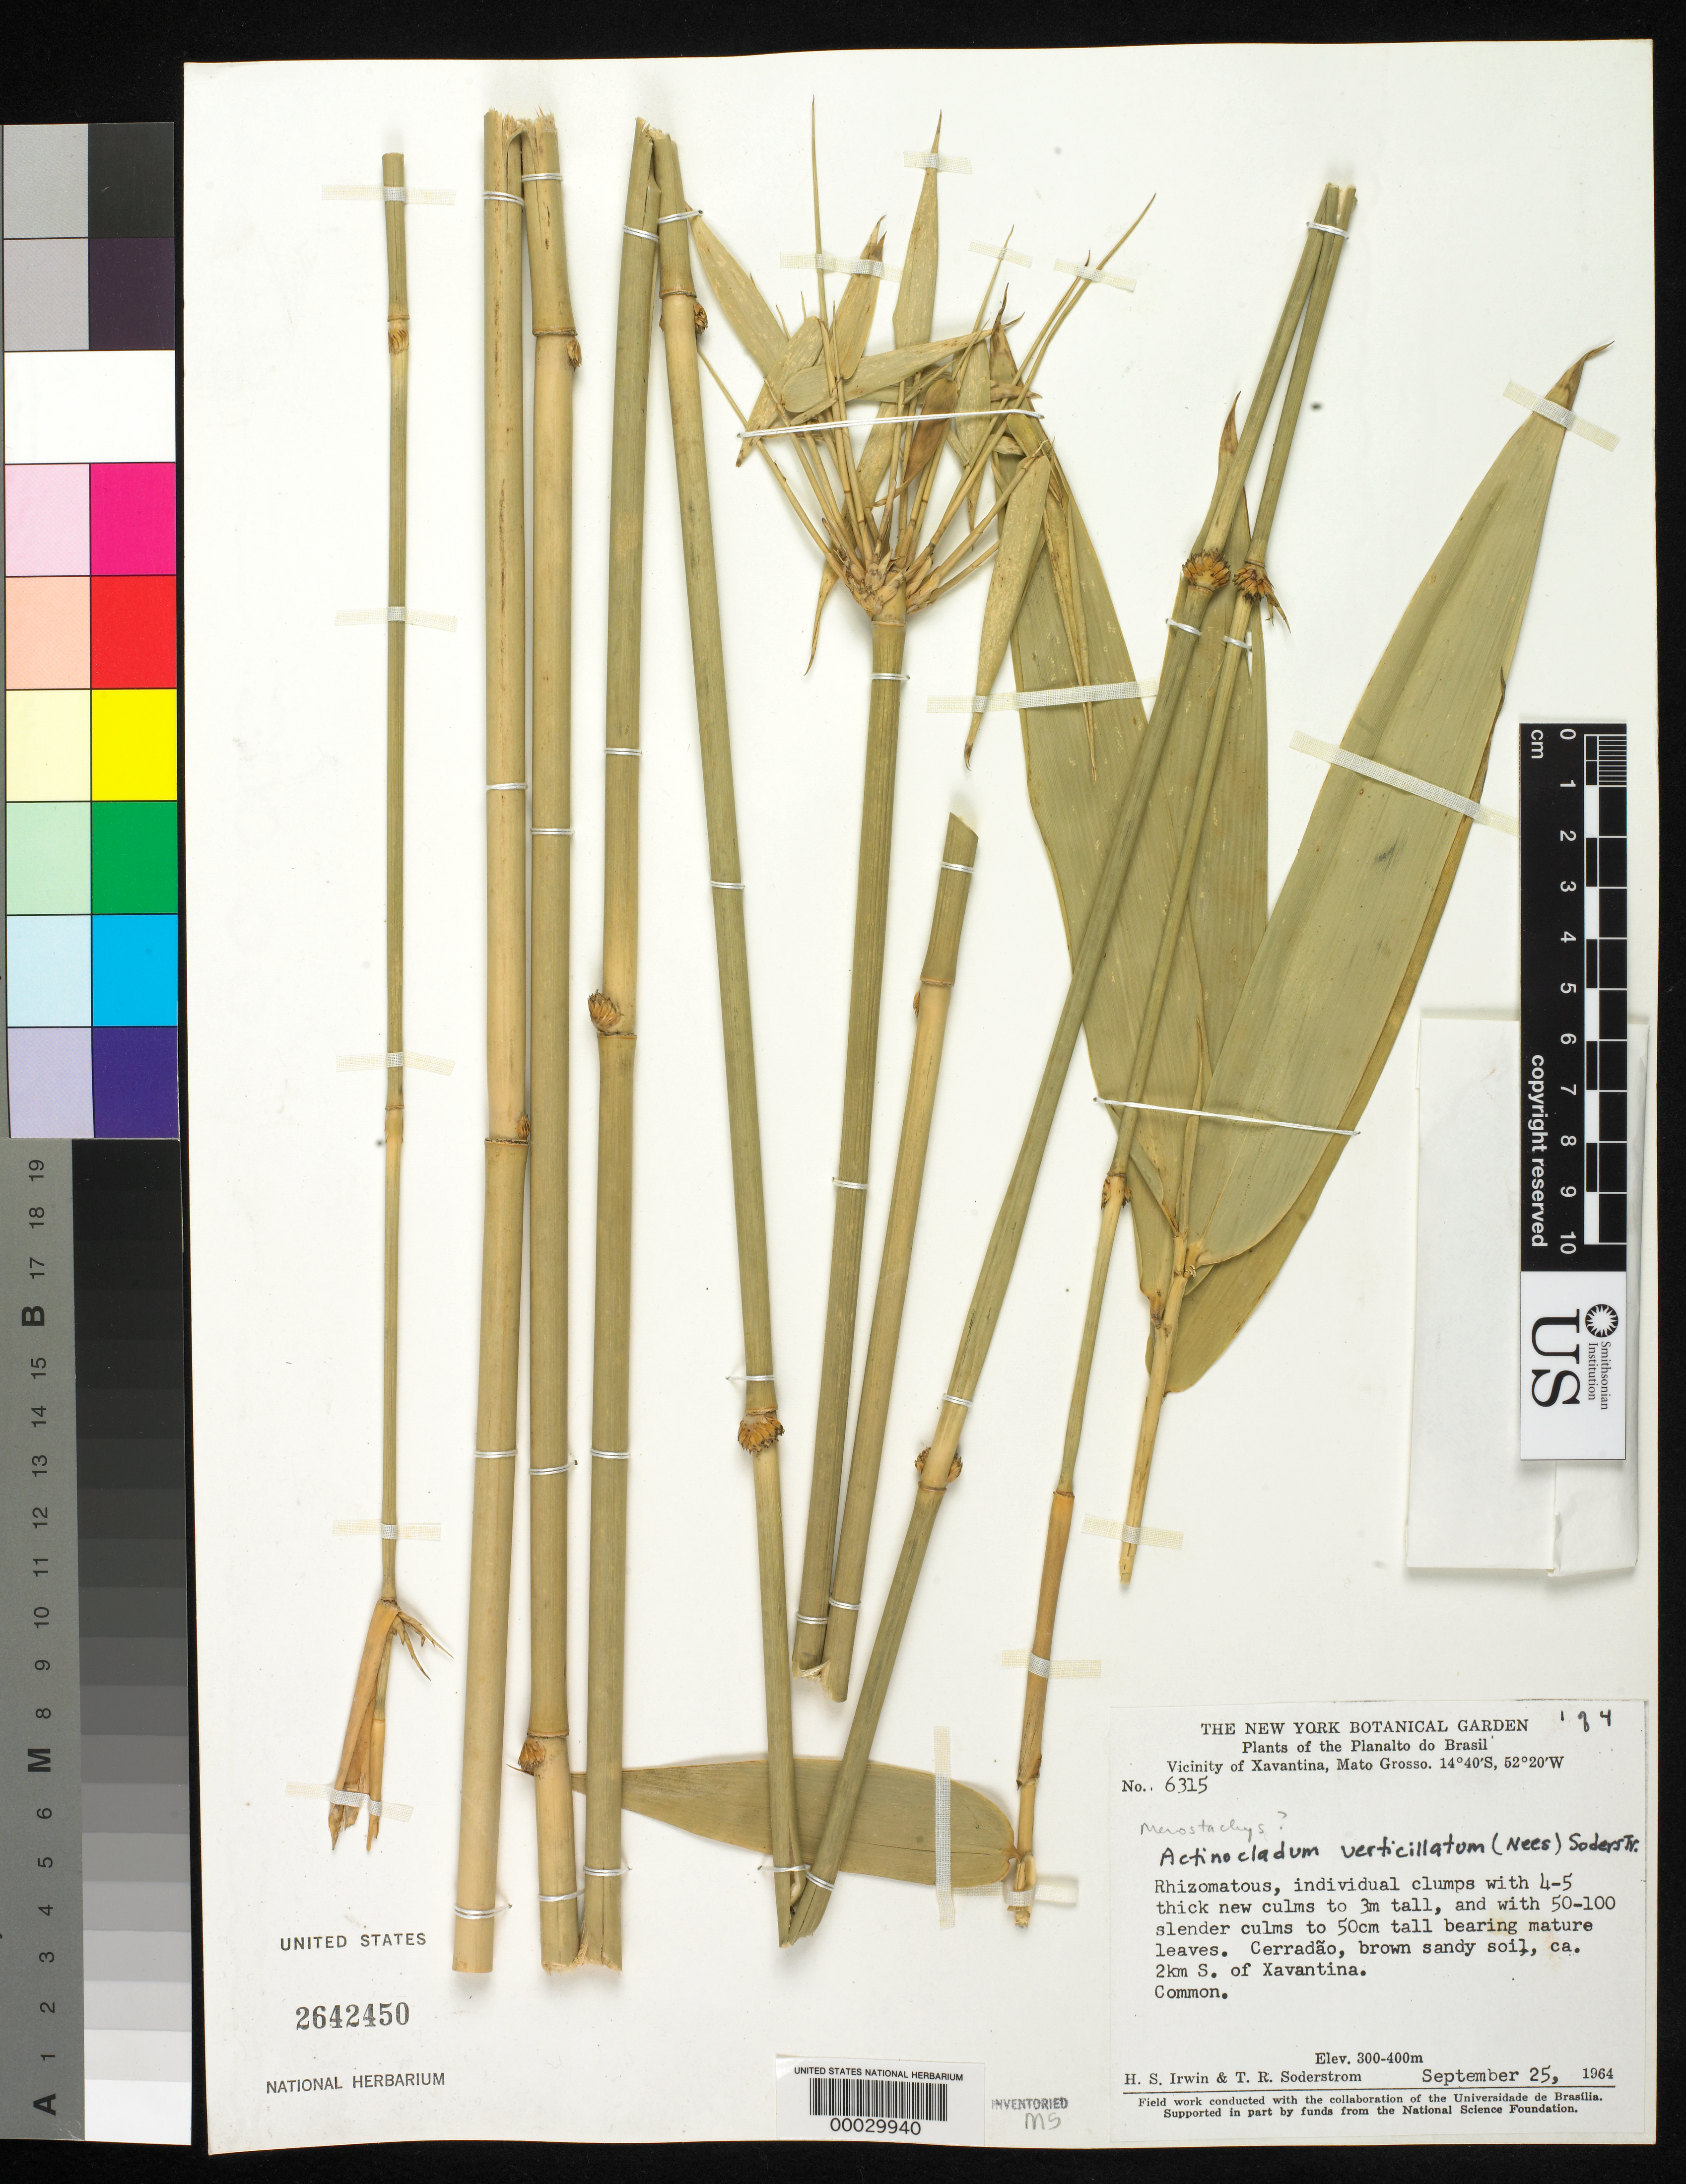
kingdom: Plantae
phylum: Tracheophyta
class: Liliopsida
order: Poales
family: Poaceae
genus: Actinocladum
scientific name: Actinocladum verticillatum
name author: (Nees) McClure ex Soderstr.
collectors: H. Irwin & T. R. Soderstrom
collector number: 6315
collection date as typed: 25 Sep 1964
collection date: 1964-09-25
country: Brazil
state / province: Mato Grosso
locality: Xavantina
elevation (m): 300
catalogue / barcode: US 2642450